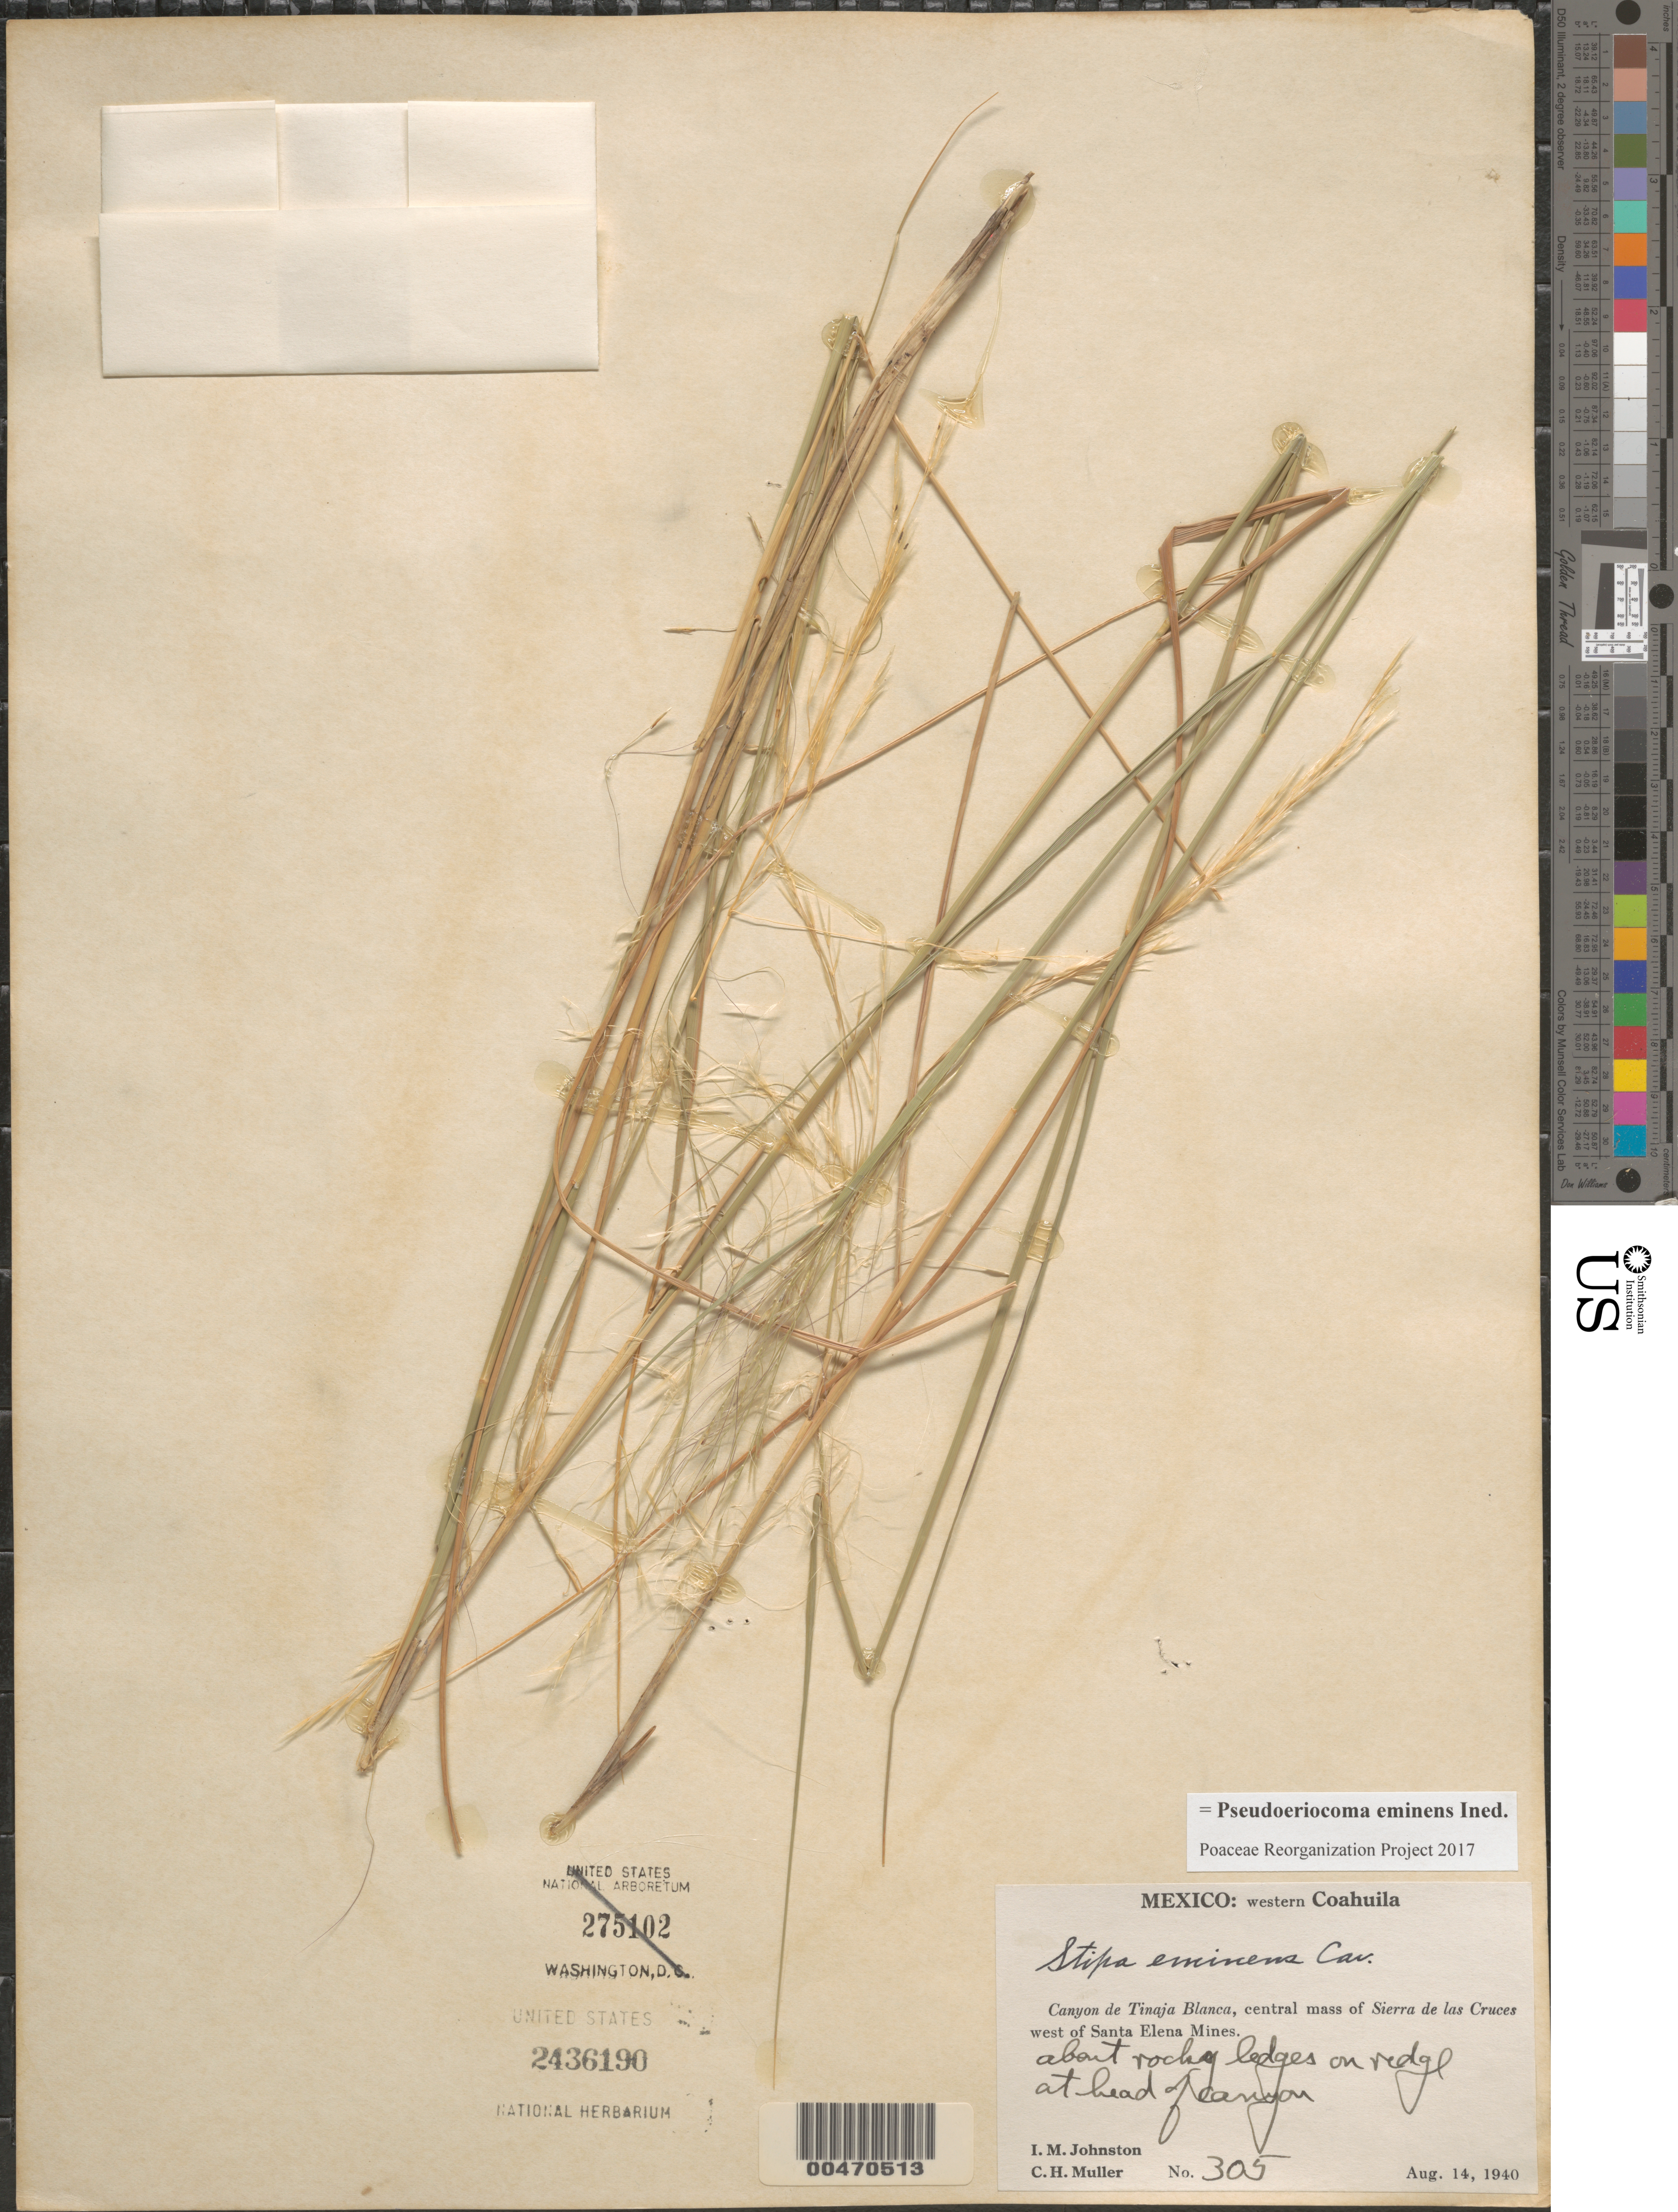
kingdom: Plantae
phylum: Tracheophyta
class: Liliopsida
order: Poales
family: Poaceae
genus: Pseudoeriocoma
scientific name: Pseudoeriocoma eminens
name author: (Cav.) Romasch.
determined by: Poaceae Reorganization Project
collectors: I.M. Johnston & C. H. Müller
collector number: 305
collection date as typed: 14 Aug 1940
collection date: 1940-08-14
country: Mexico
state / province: Coahuila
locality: W Coahuila, Canyon de Tinaja Blanca, central mass of Sierra de las Cruces, W of Santa Elena Mines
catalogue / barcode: US 2436190